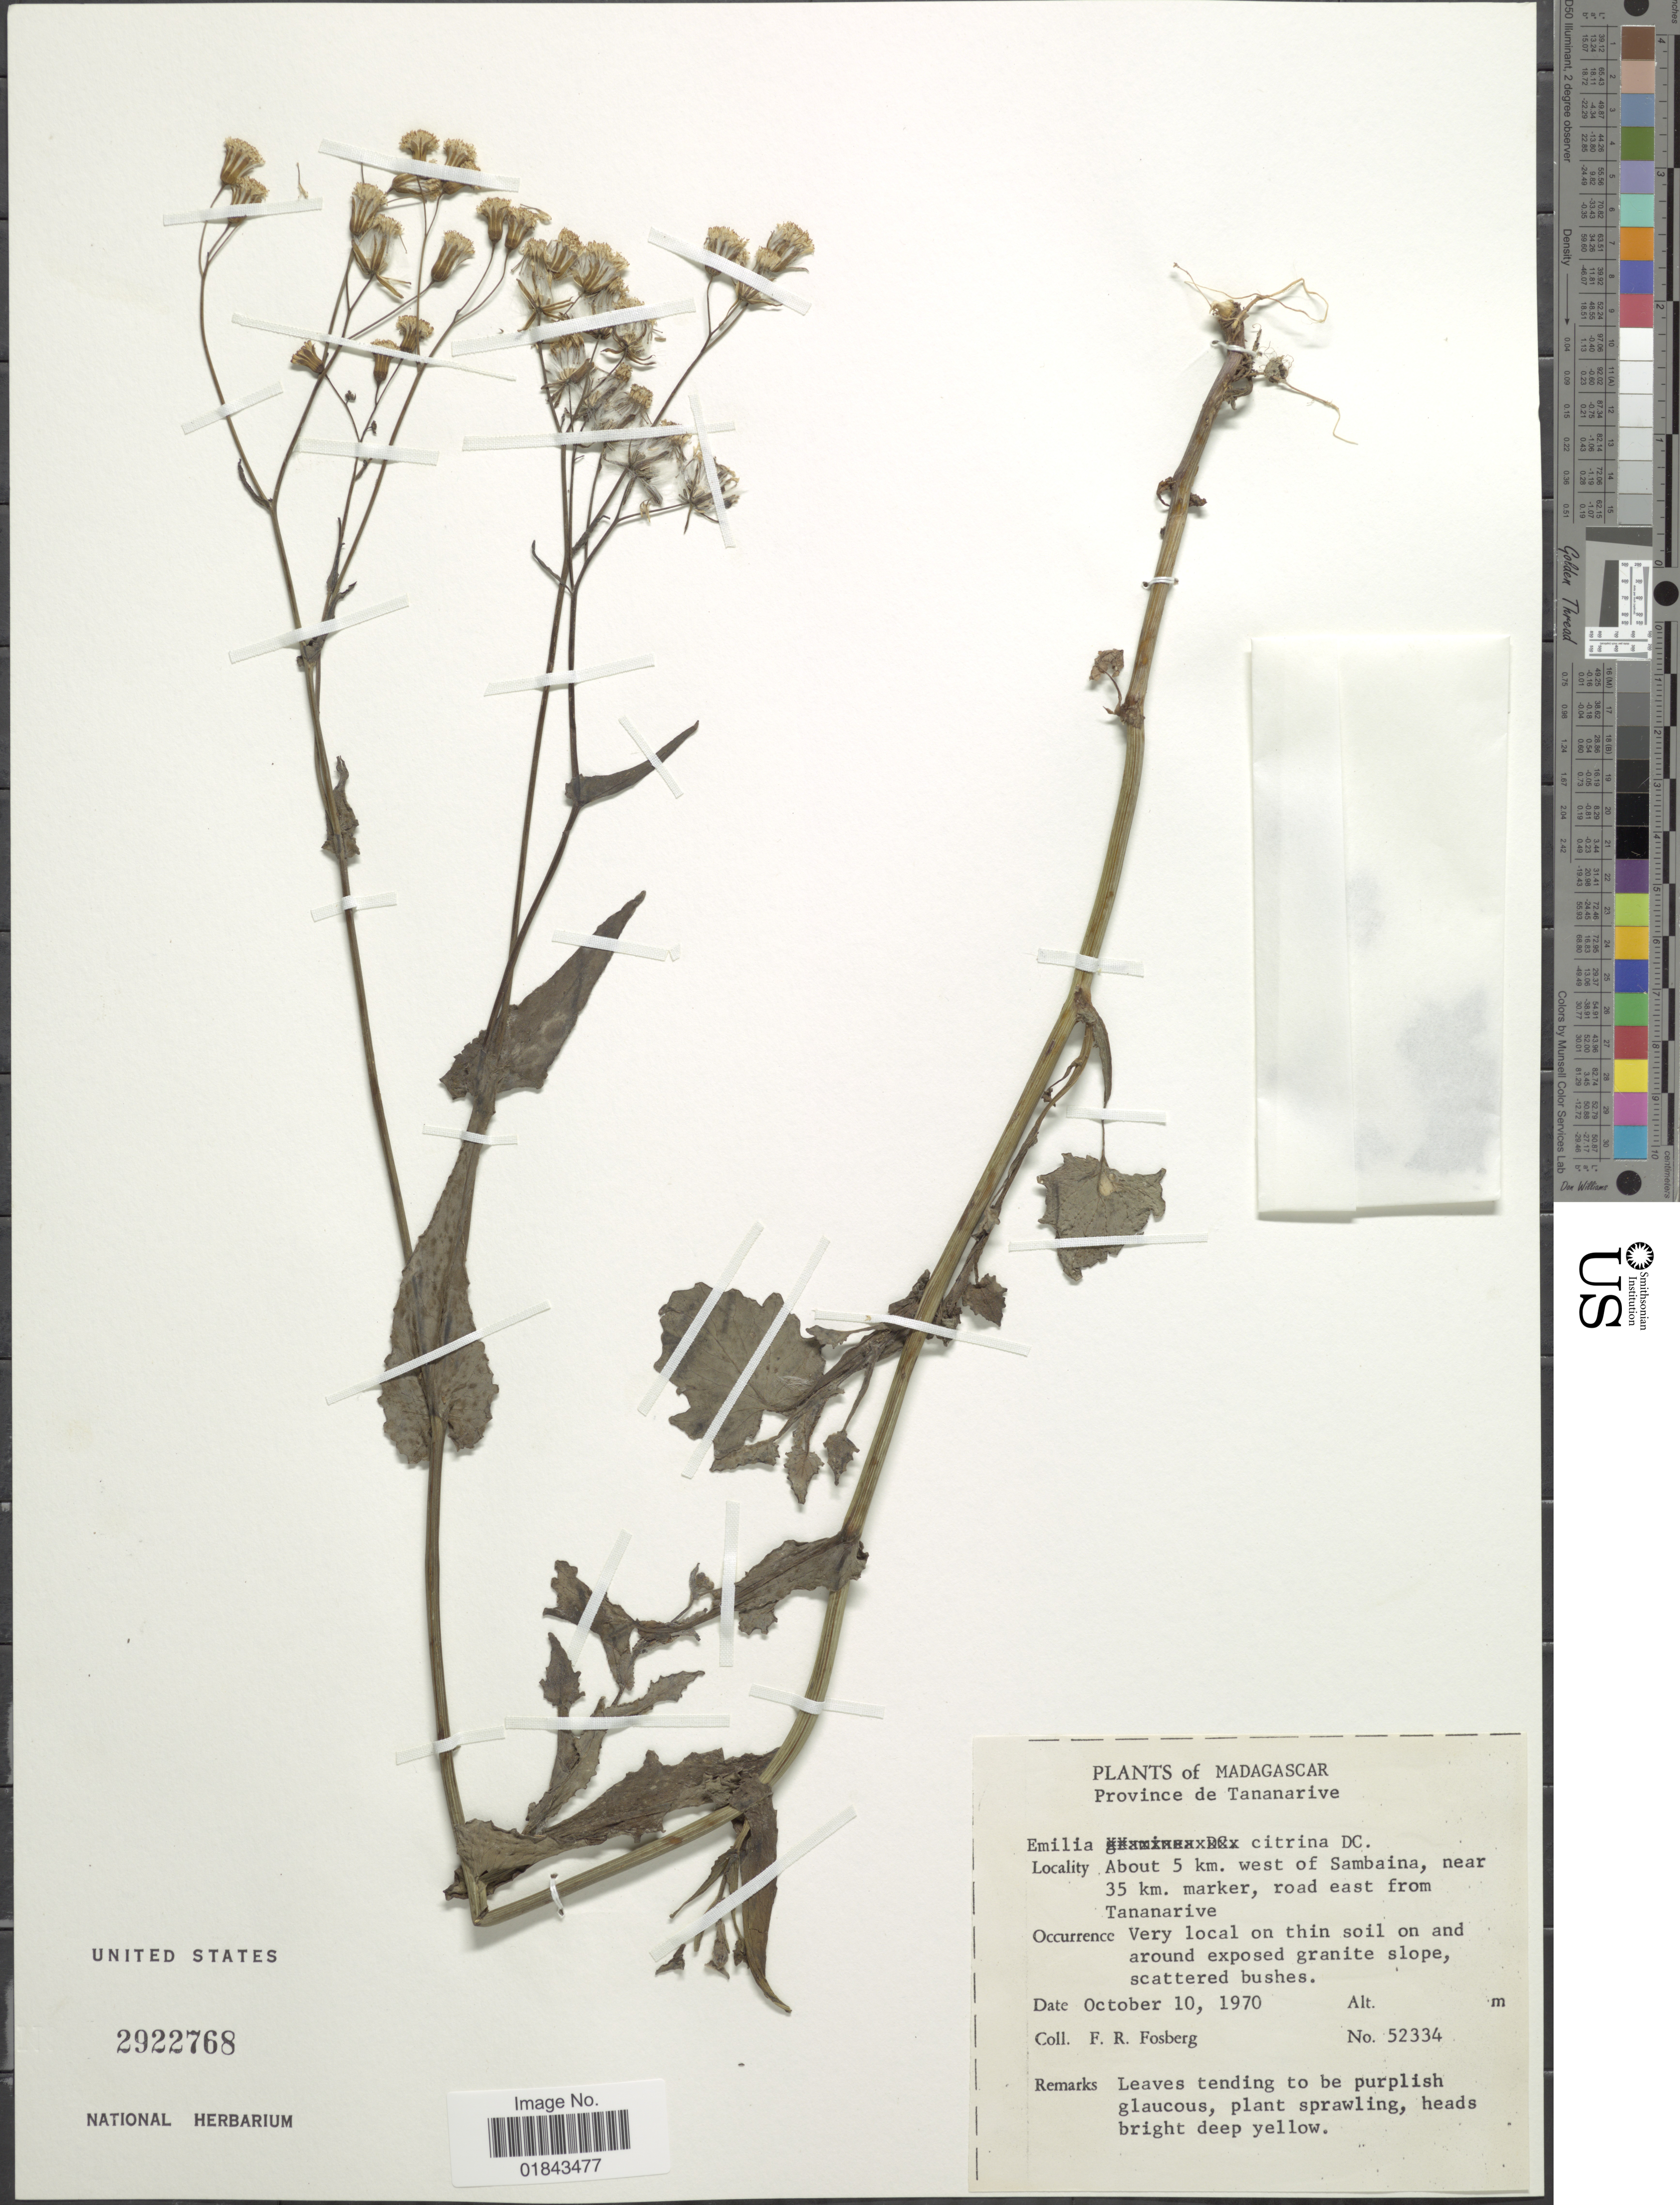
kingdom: Plantae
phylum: Tracheophyta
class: Magnoliopsida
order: Asterales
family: Asteraceae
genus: Emilia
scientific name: Emilia citrina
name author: DC.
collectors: F. R. Fosberg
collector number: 52334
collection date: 1970-10-10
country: Madagascar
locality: Province de Tananarive, about 5 km. west of Sambaina, near 35 km. marker, road east from Tananarive.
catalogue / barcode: US 2922768